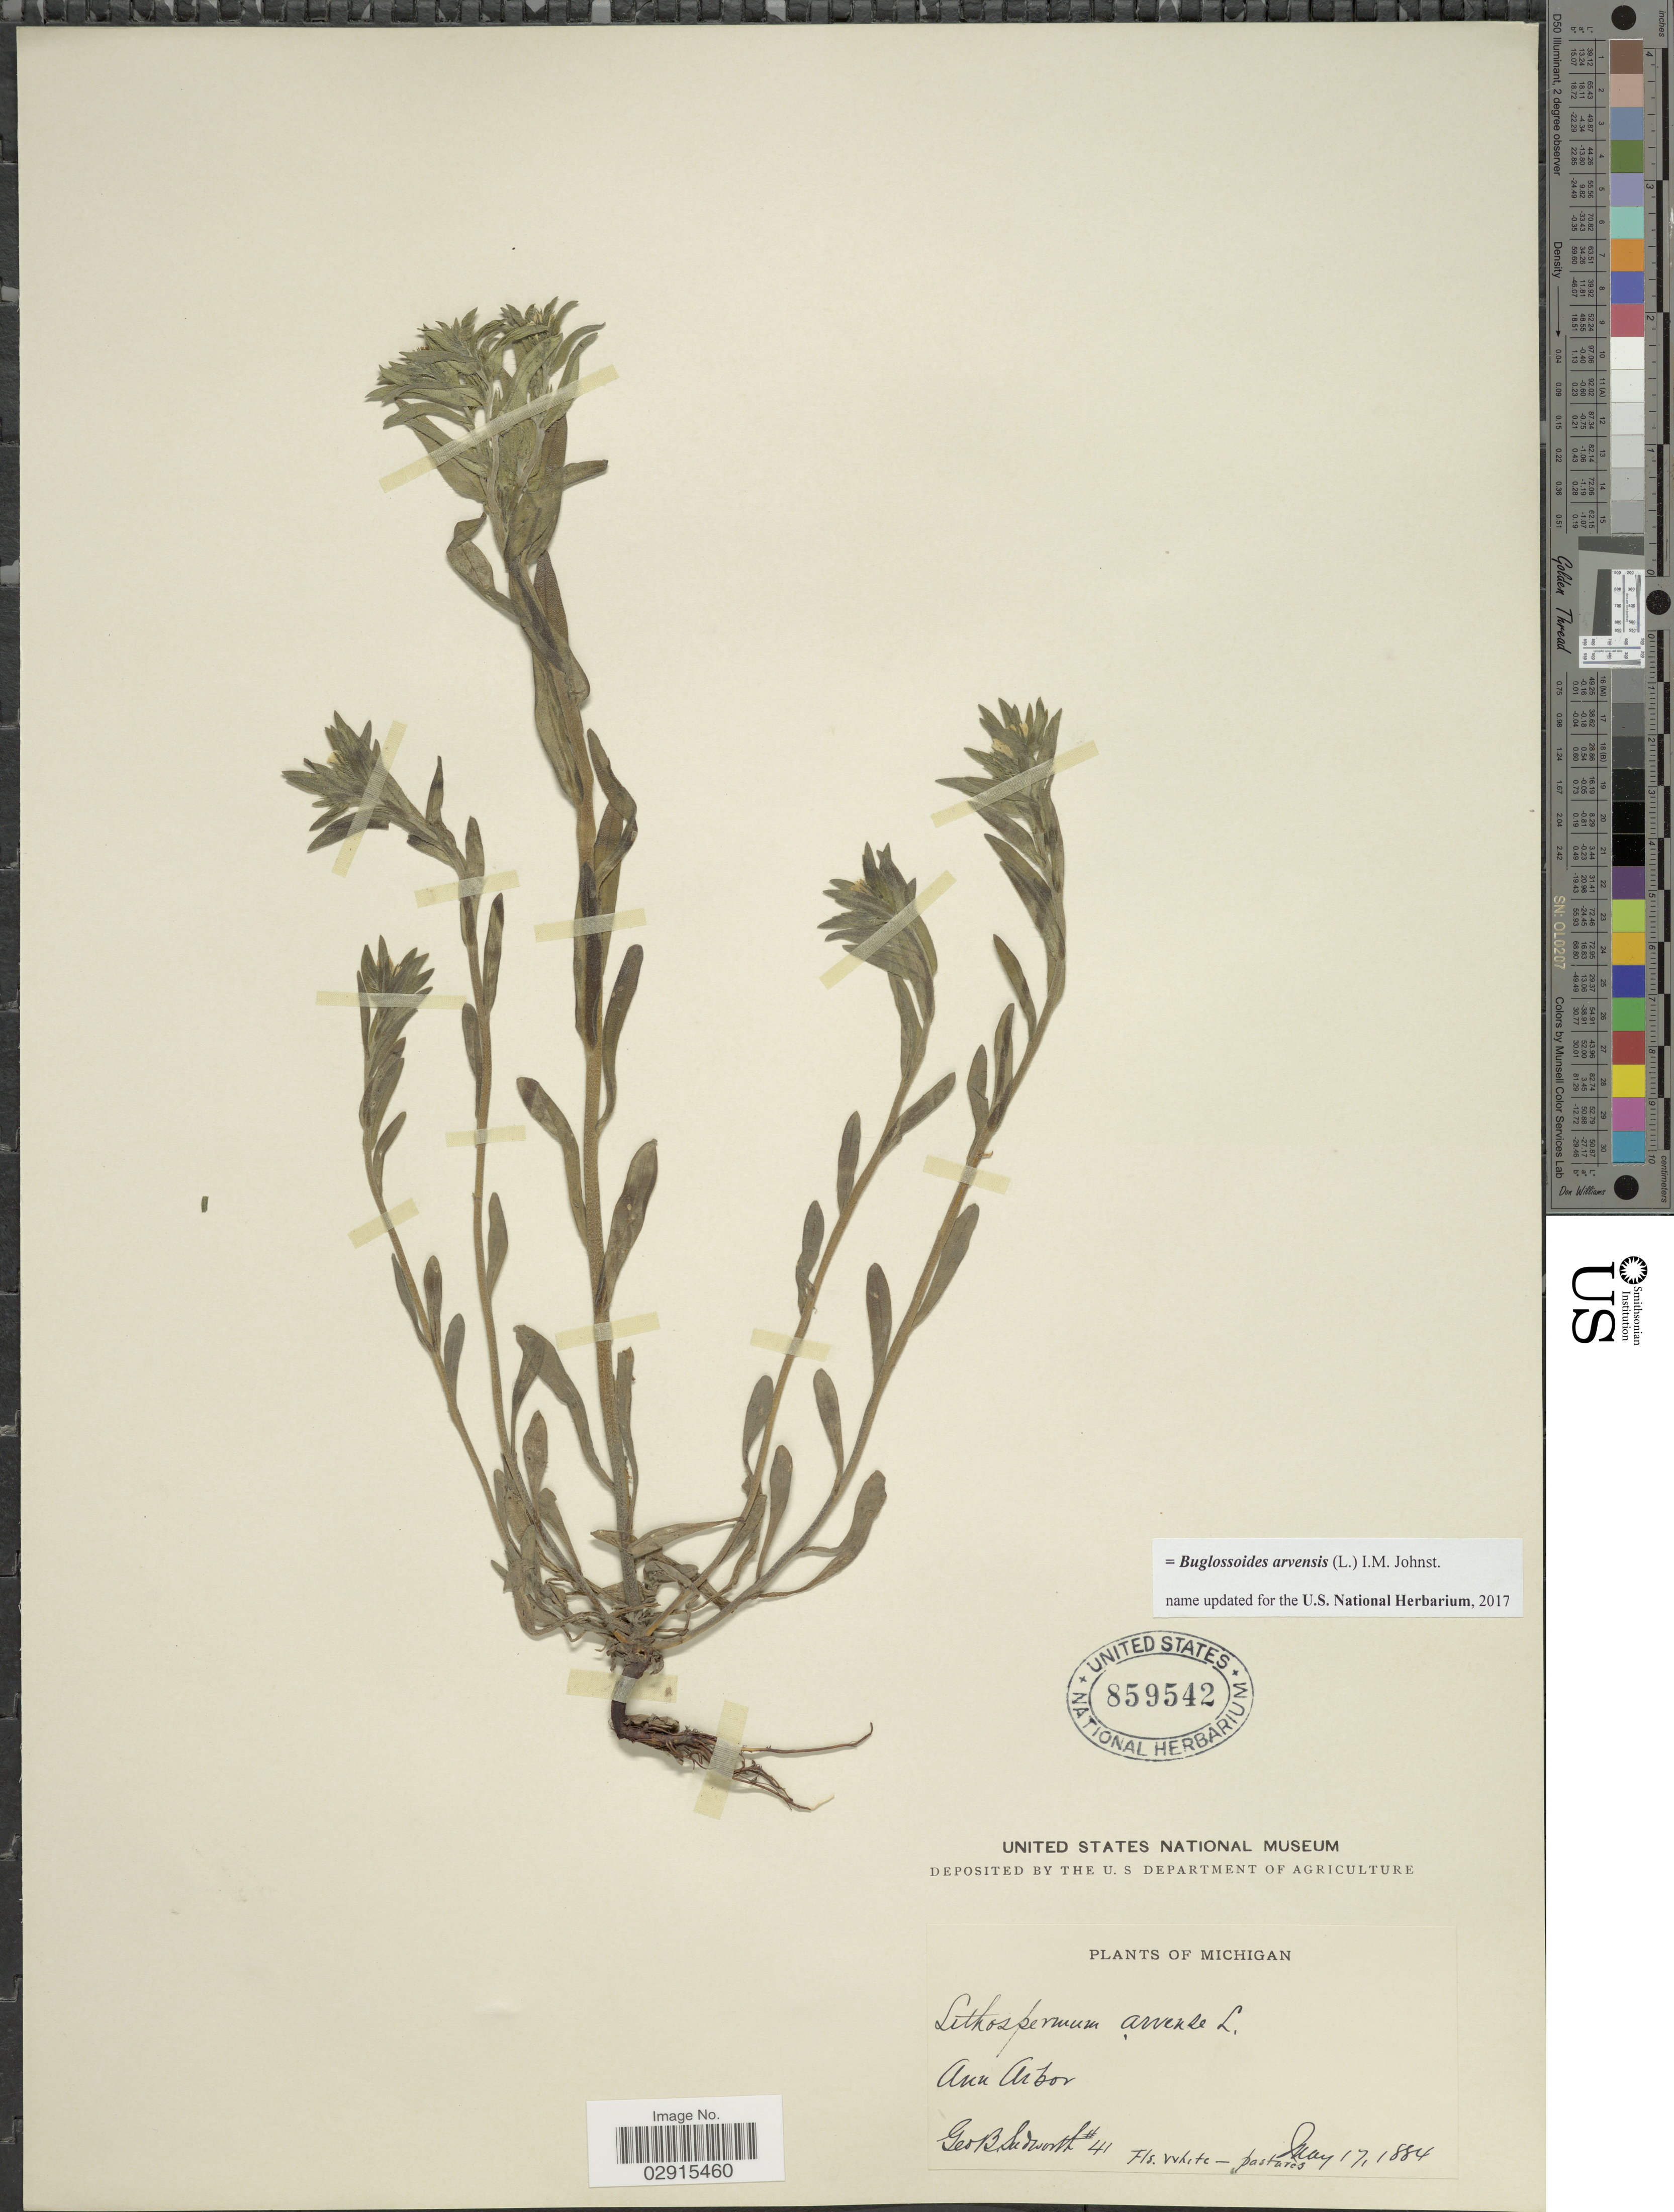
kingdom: Plantae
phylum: Tracheophyta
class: Magnoliopsida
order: Boraginales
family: Boraginaceae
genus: Buglossoides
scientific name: Buglossoides arvensis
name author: (L.) I.M. Johnst.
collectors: G. B. Sudworth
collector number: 41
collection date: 1884-05-17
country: United States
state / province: Michigan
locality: Ann Arbor.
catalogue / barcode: US 859542